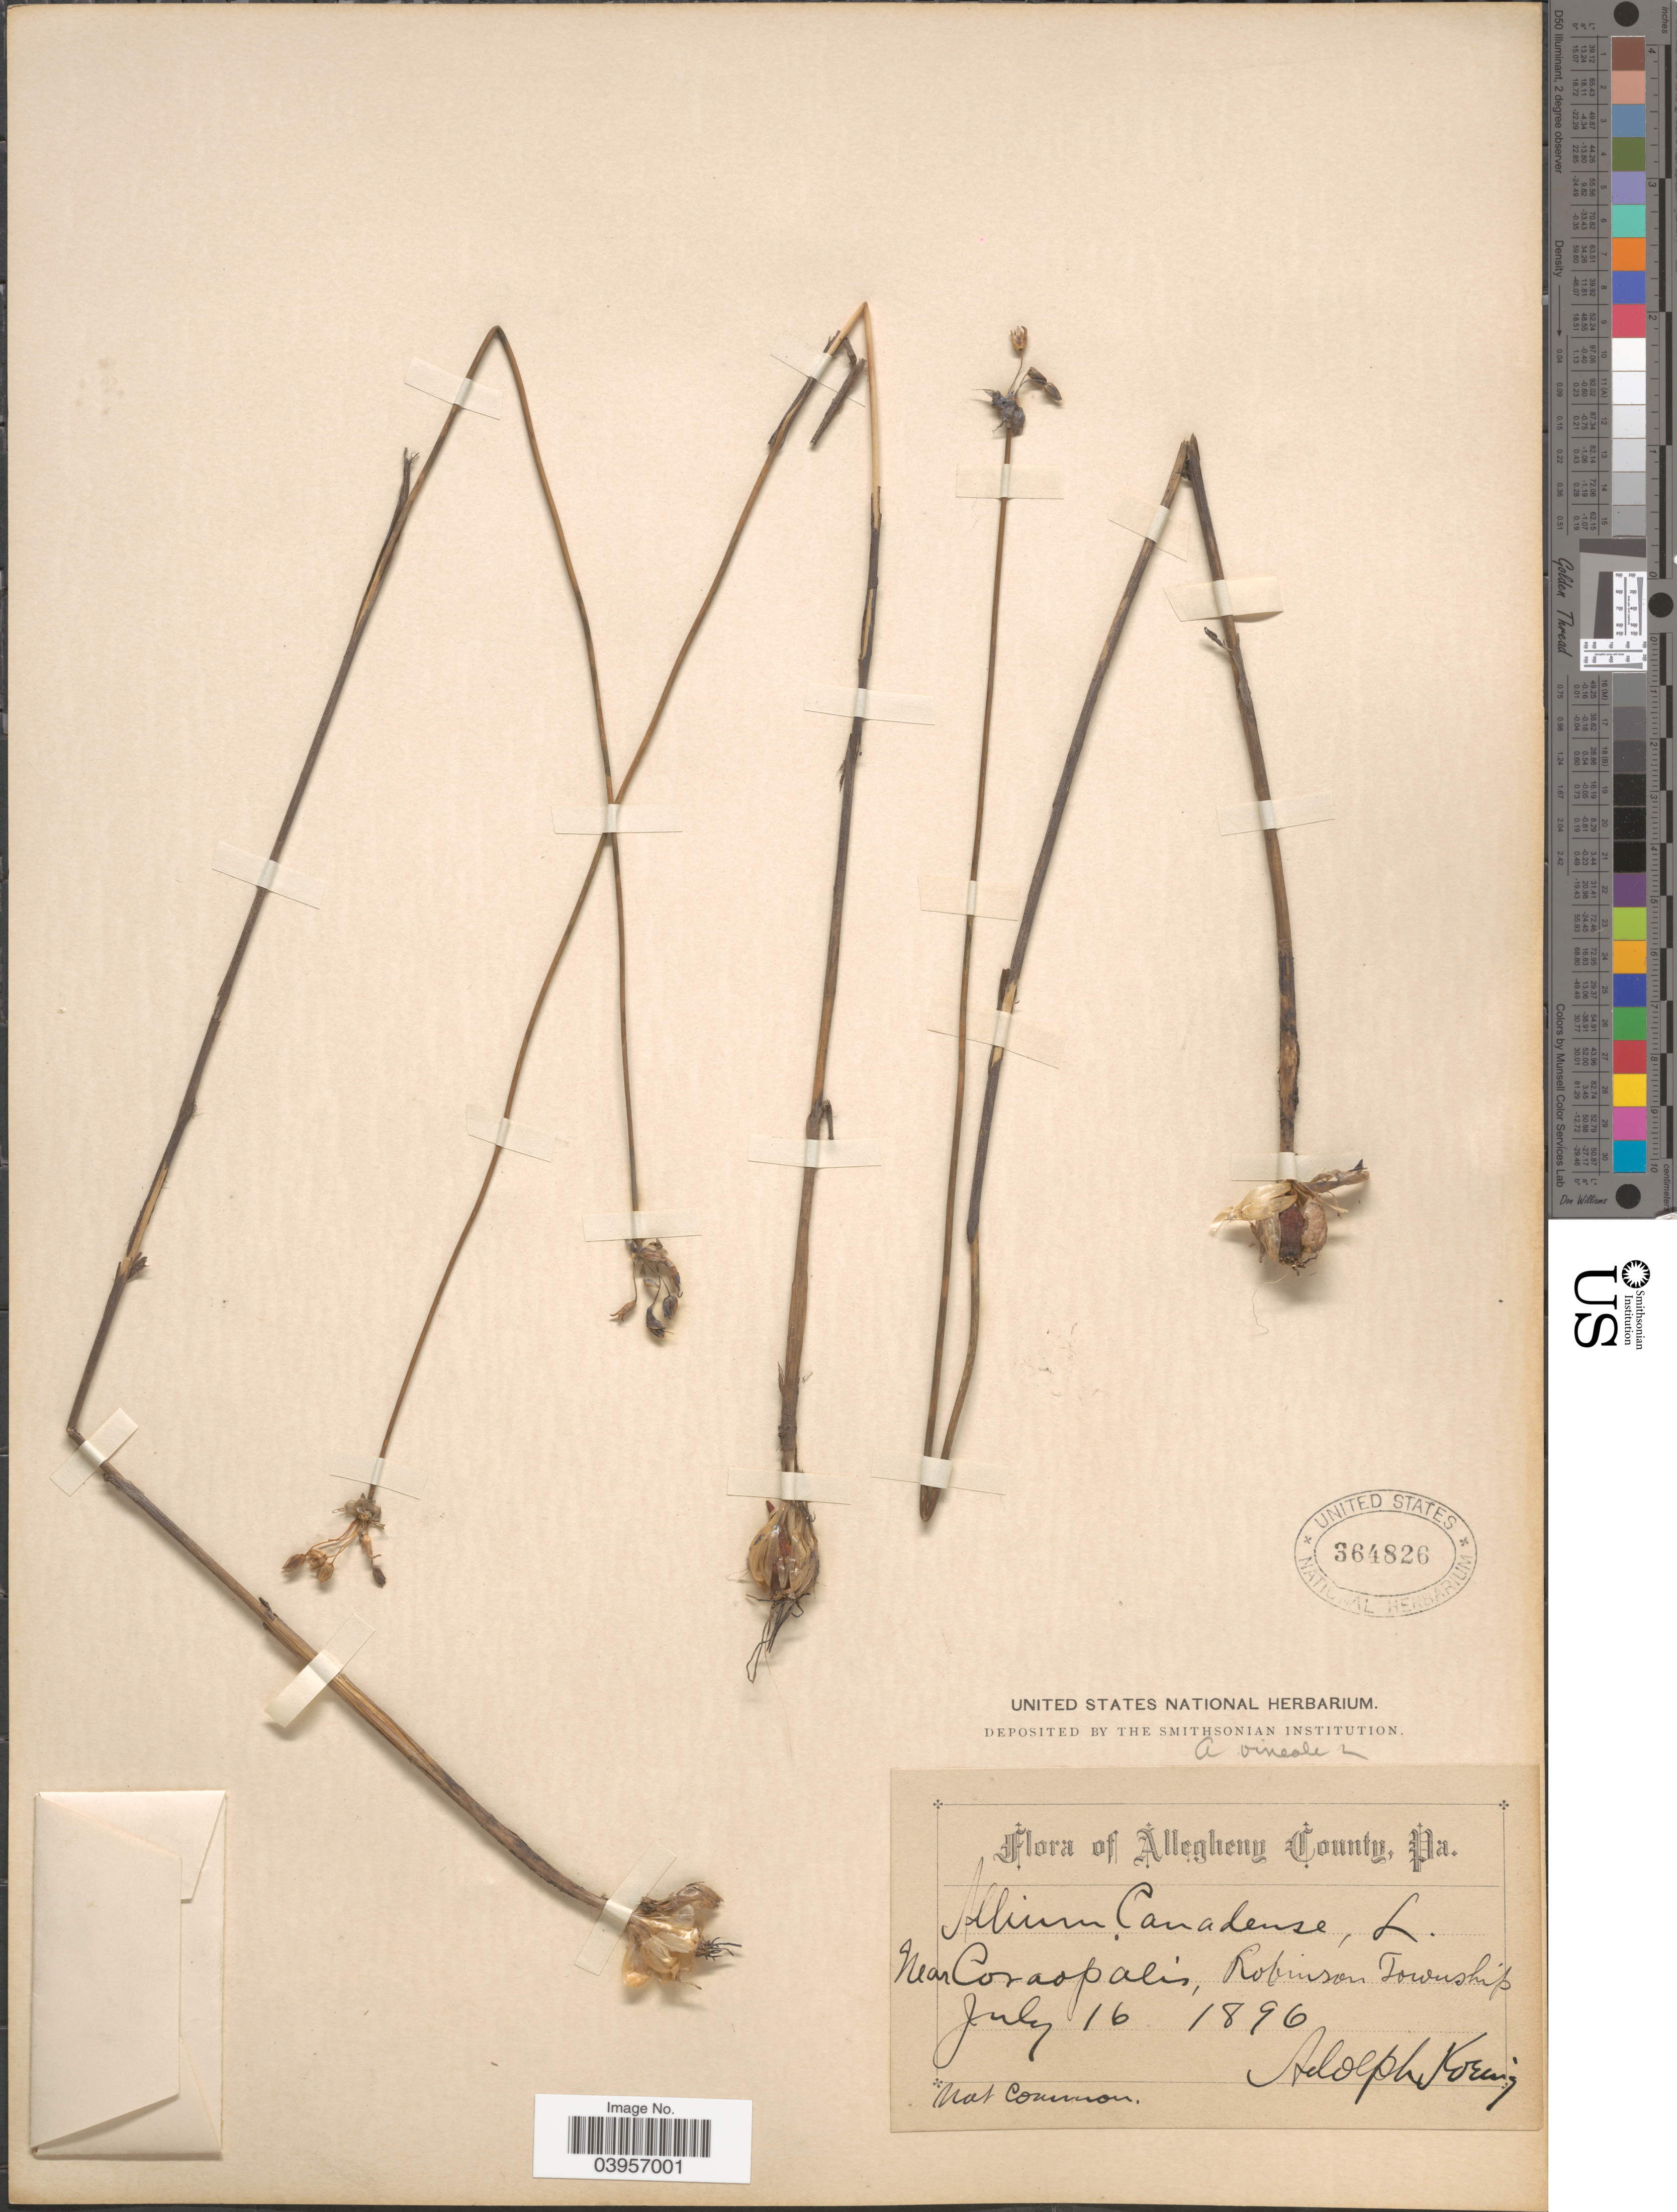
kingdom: Plantae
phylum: Tracheophyta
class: Liliopsida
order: Asparagales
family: Amaryllidaceae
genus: Allium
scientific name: Allium vineale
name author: L.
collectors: A. Koenig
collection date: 1896-07-16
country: United States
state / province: Pennsylvania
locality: Allegheny County. Near Coraopalis, Robinson Township.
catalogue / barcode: US 364826